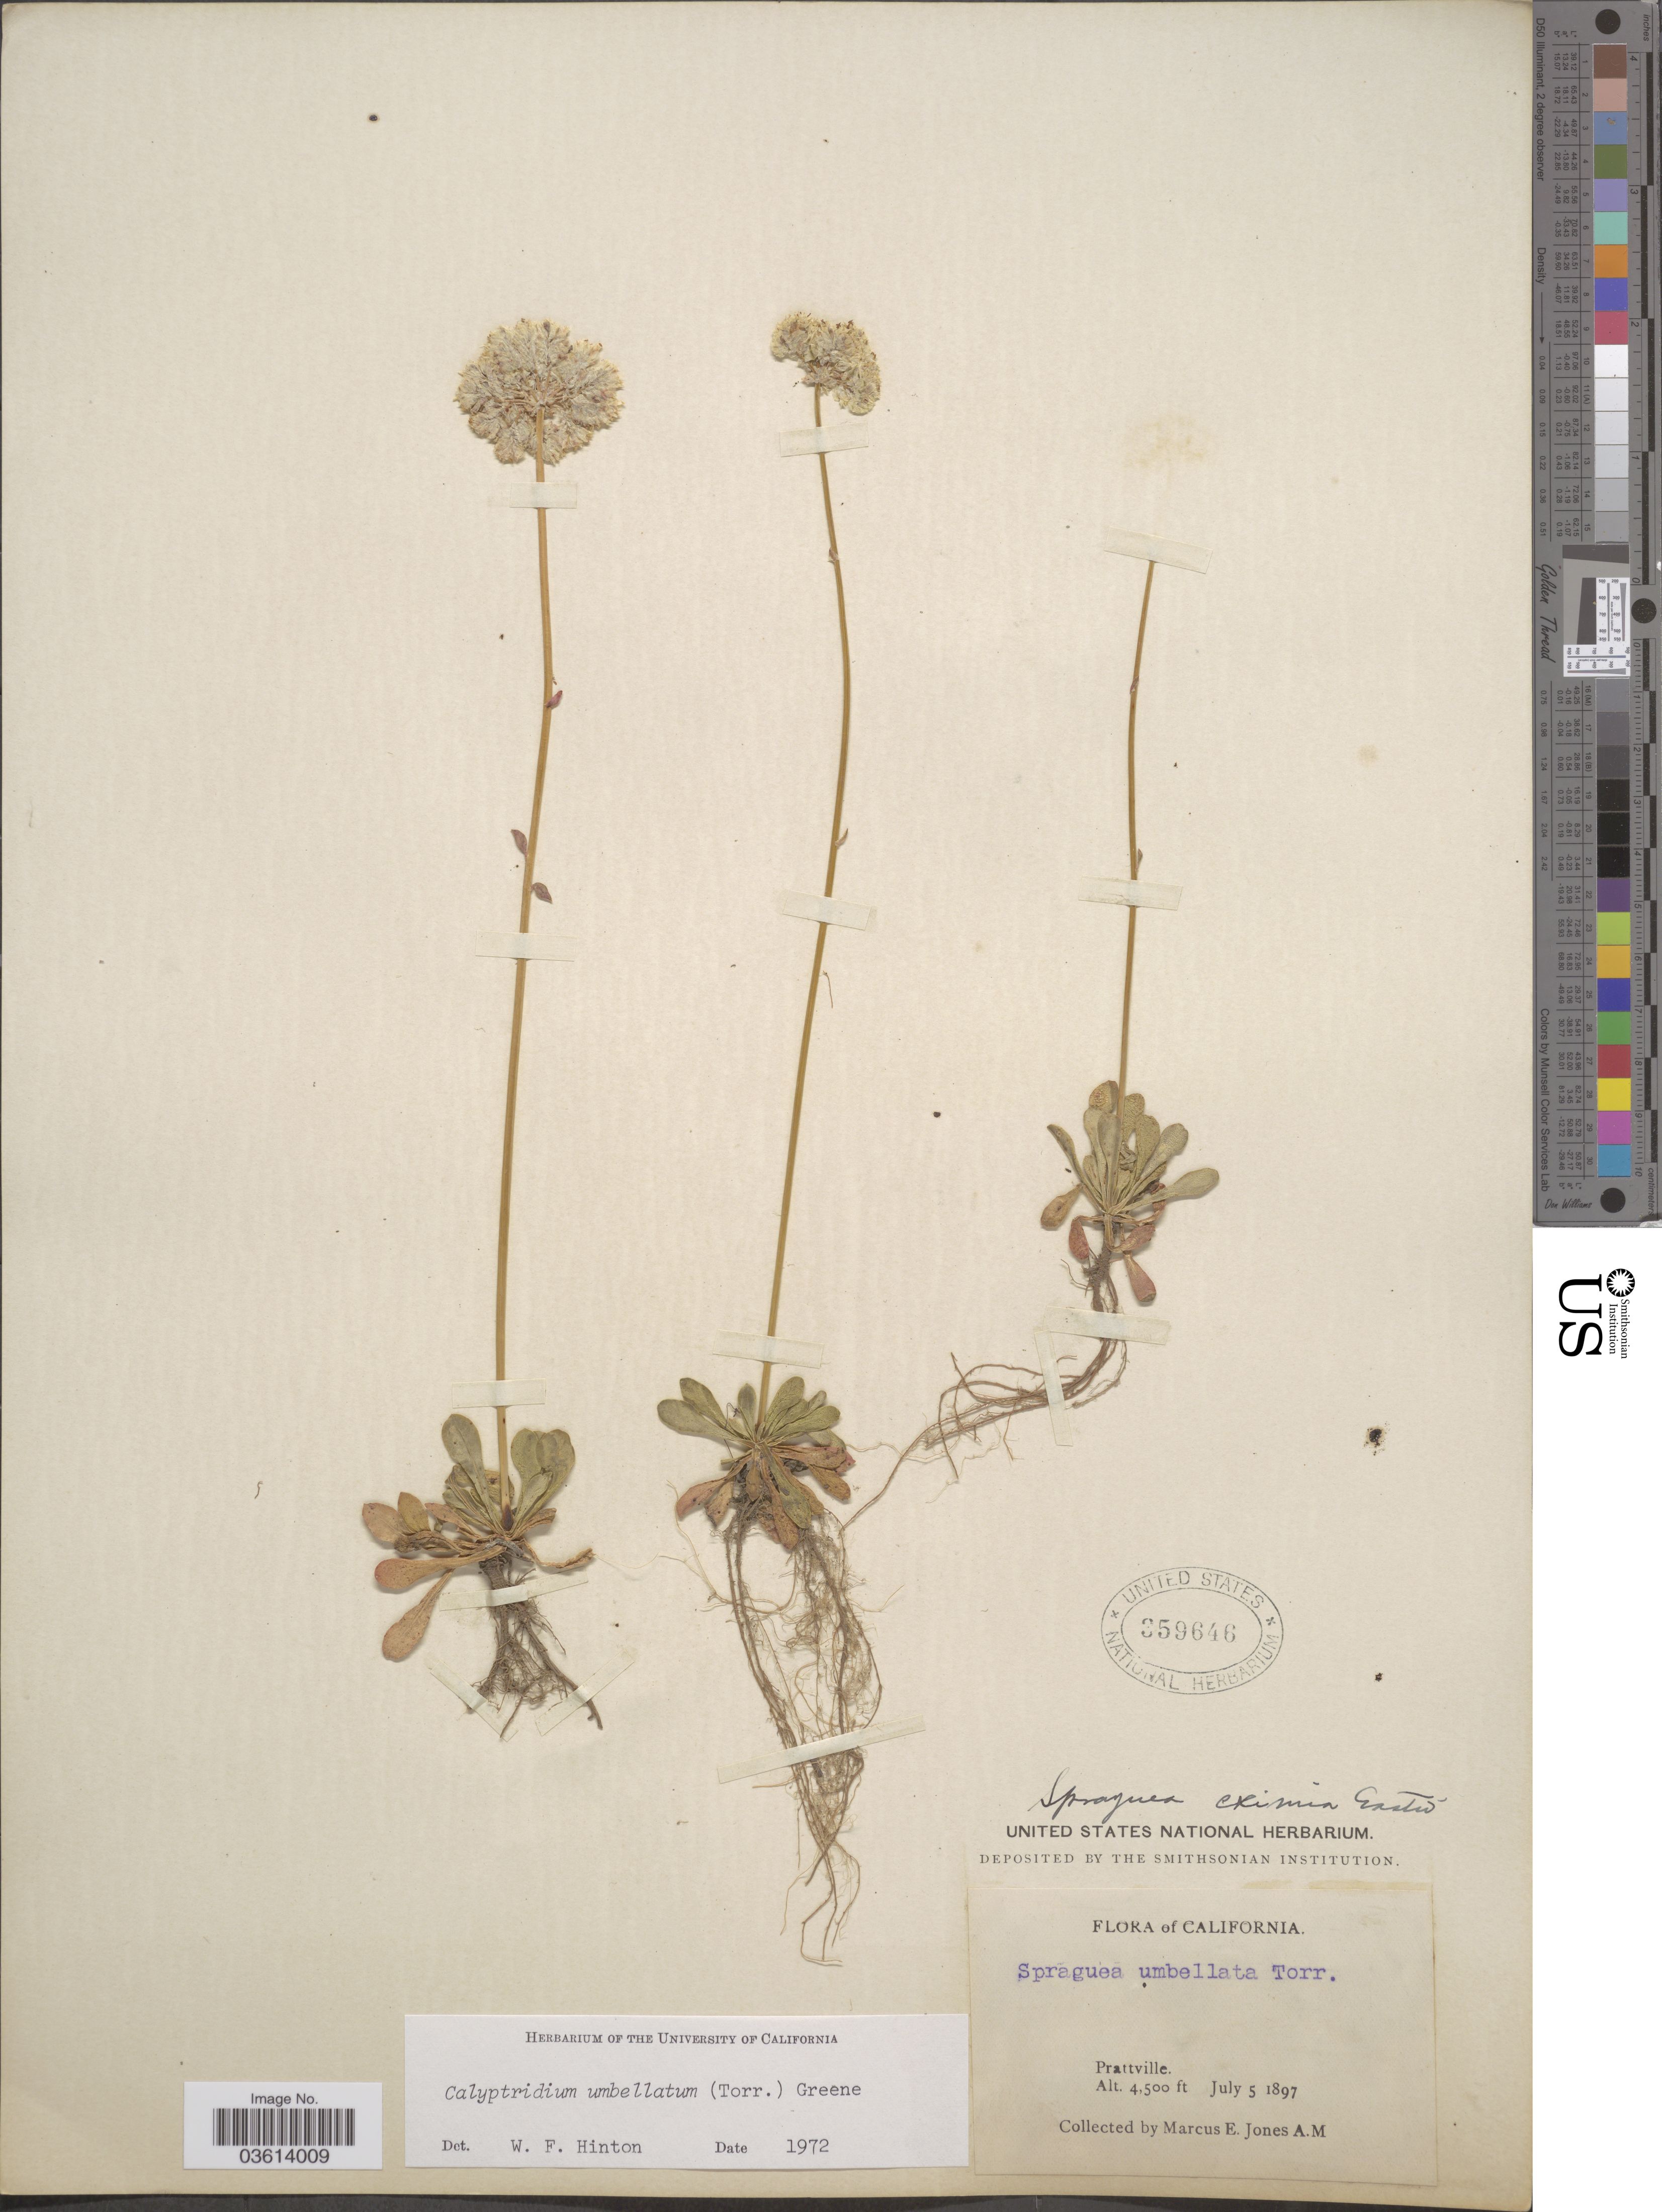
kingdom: Plantae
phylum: Tracheophyta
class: Magnoliopsida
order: Caryophyllales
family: Montiaceae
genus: Calyptridium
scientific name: Calyptridium umbellatum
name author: (Torr.) Greene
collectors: M. E. Jones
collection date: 1897-07-05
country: United States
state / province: California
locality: Prattville.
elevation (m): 1372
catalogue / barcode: US 359646